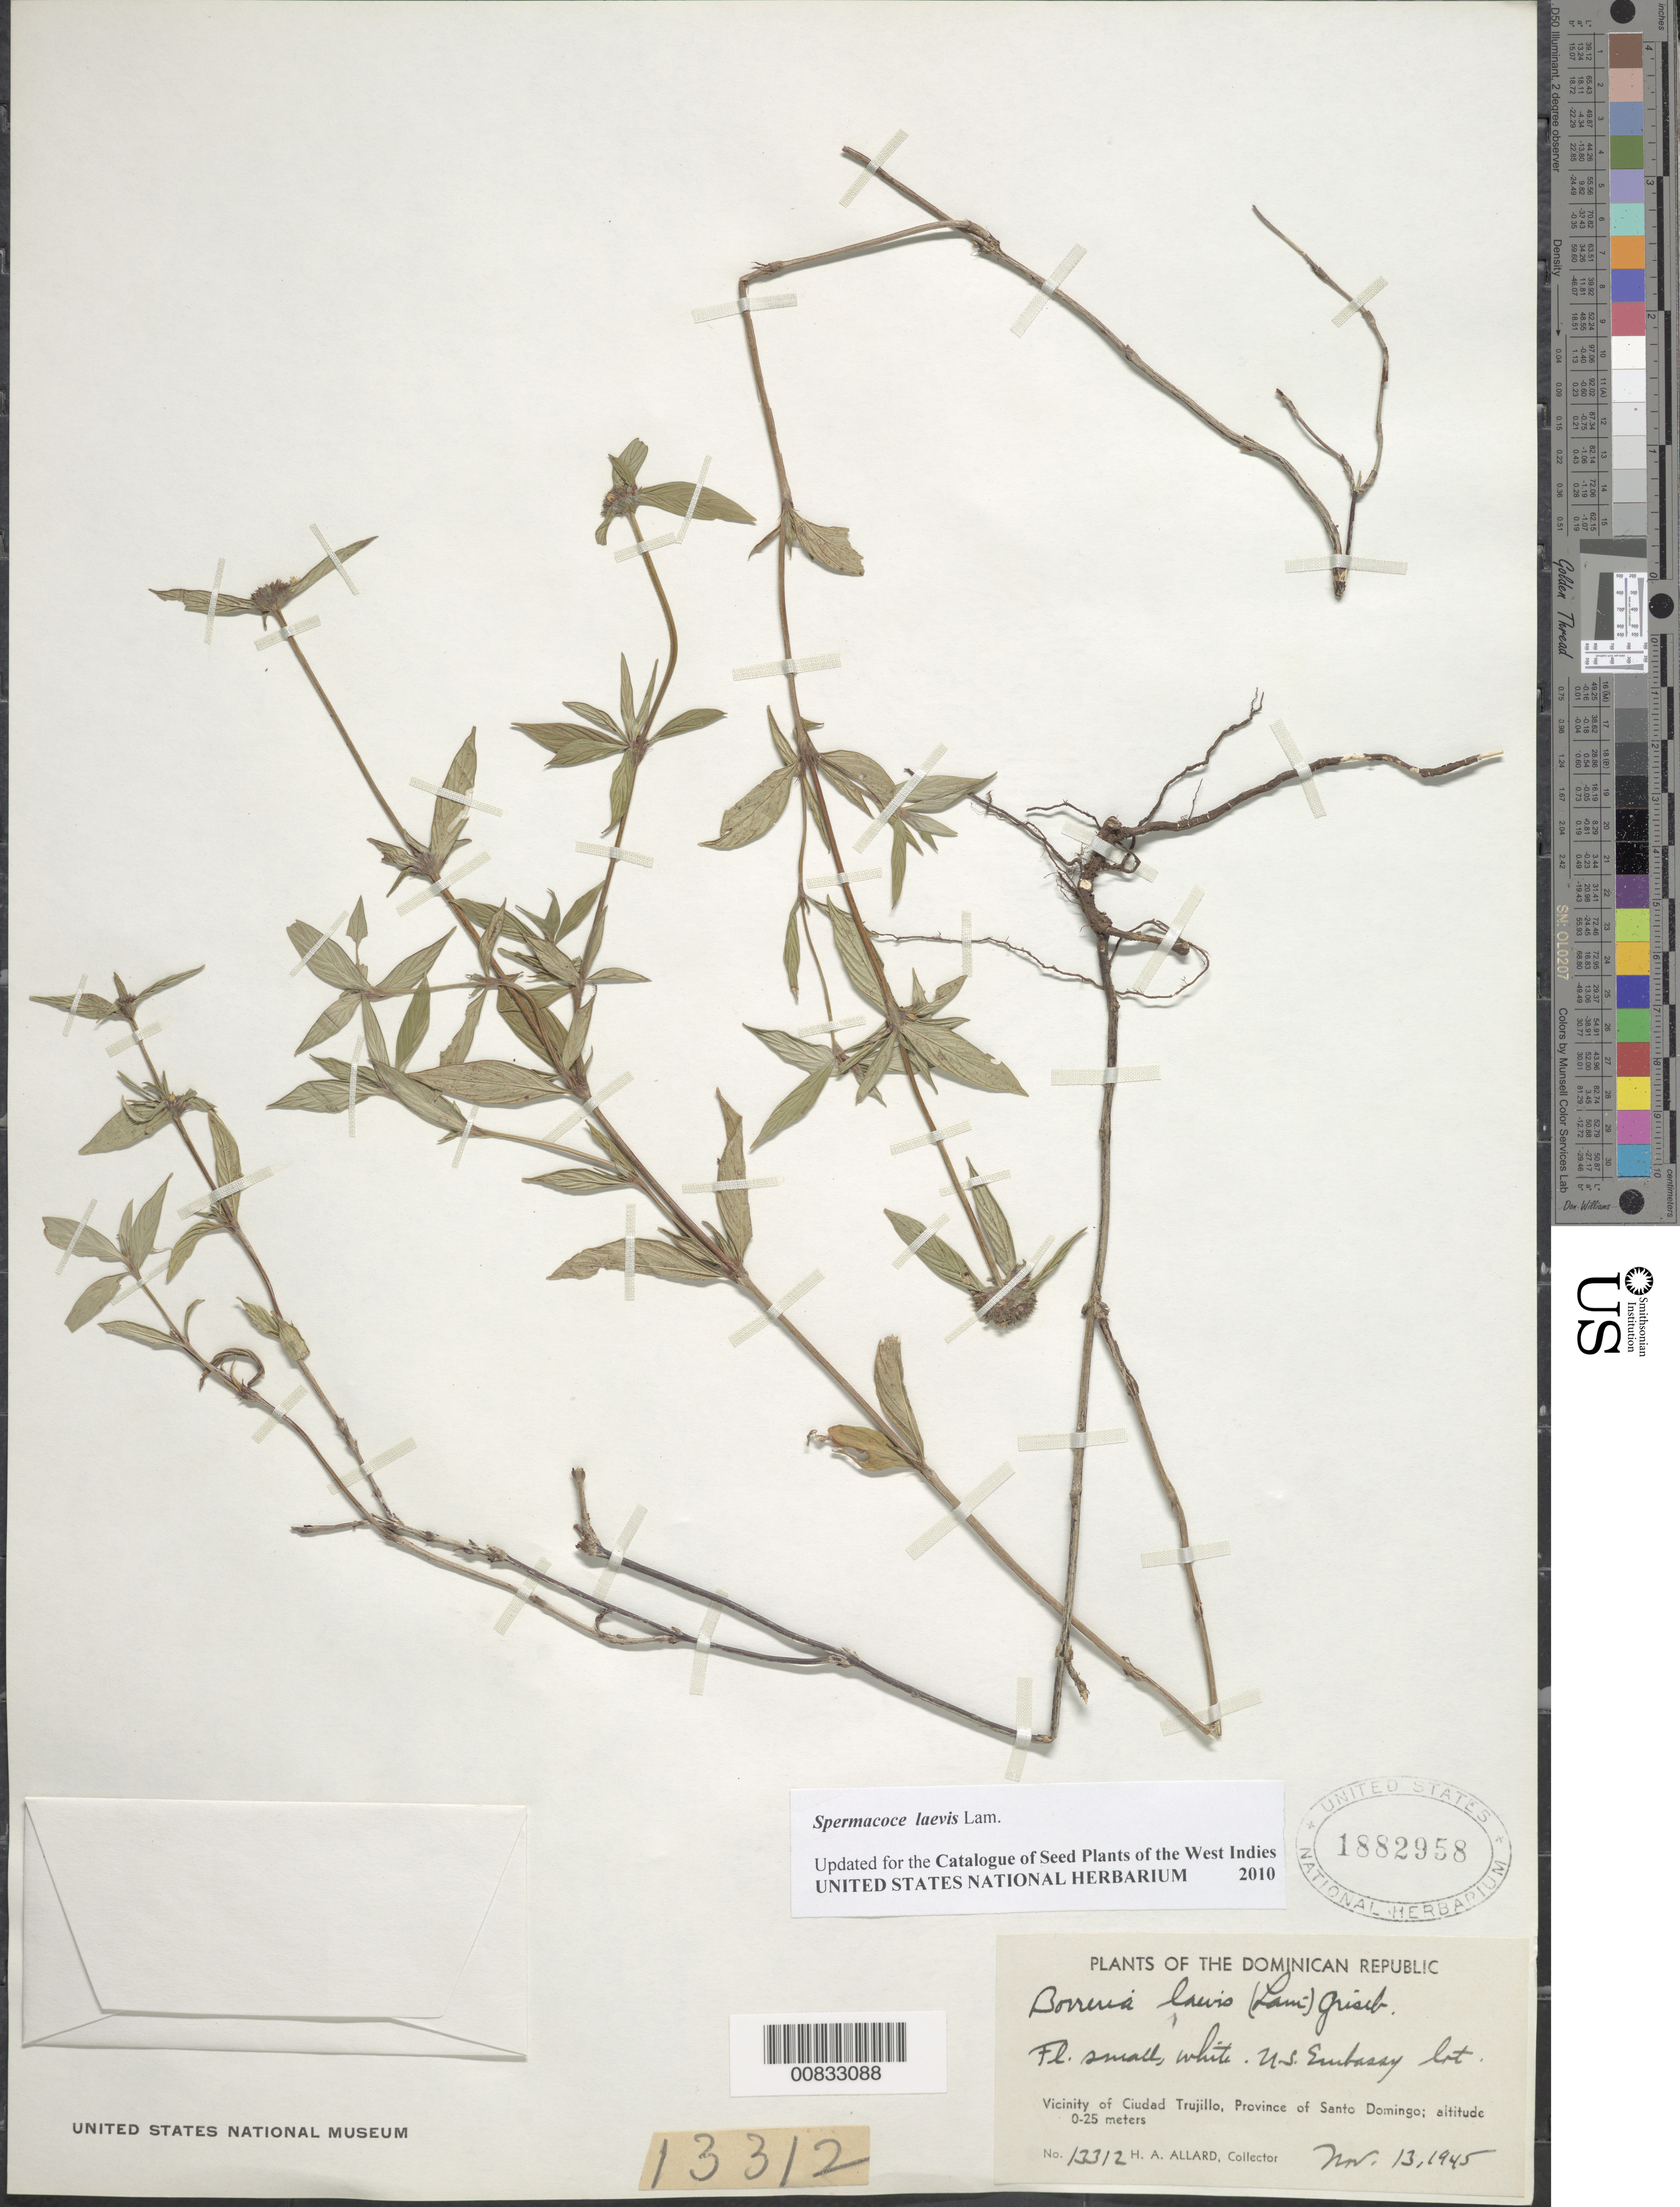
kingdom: Plantae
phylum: Tracheophyta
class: Magnoliopsida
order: Gentianales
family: Rubiaceae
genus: Spermacoce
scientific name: Spermacoce laevis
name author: Lam.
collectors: H. A. Allard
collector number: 13312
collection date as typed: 13 Nov 1945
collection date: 1945-11-13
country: Dominican Republic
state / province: Distrito Nacional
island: Hispaniola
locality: Vicinity of Santo Domingo City, US Embassy lot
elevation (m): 0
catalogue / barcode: US 1882958